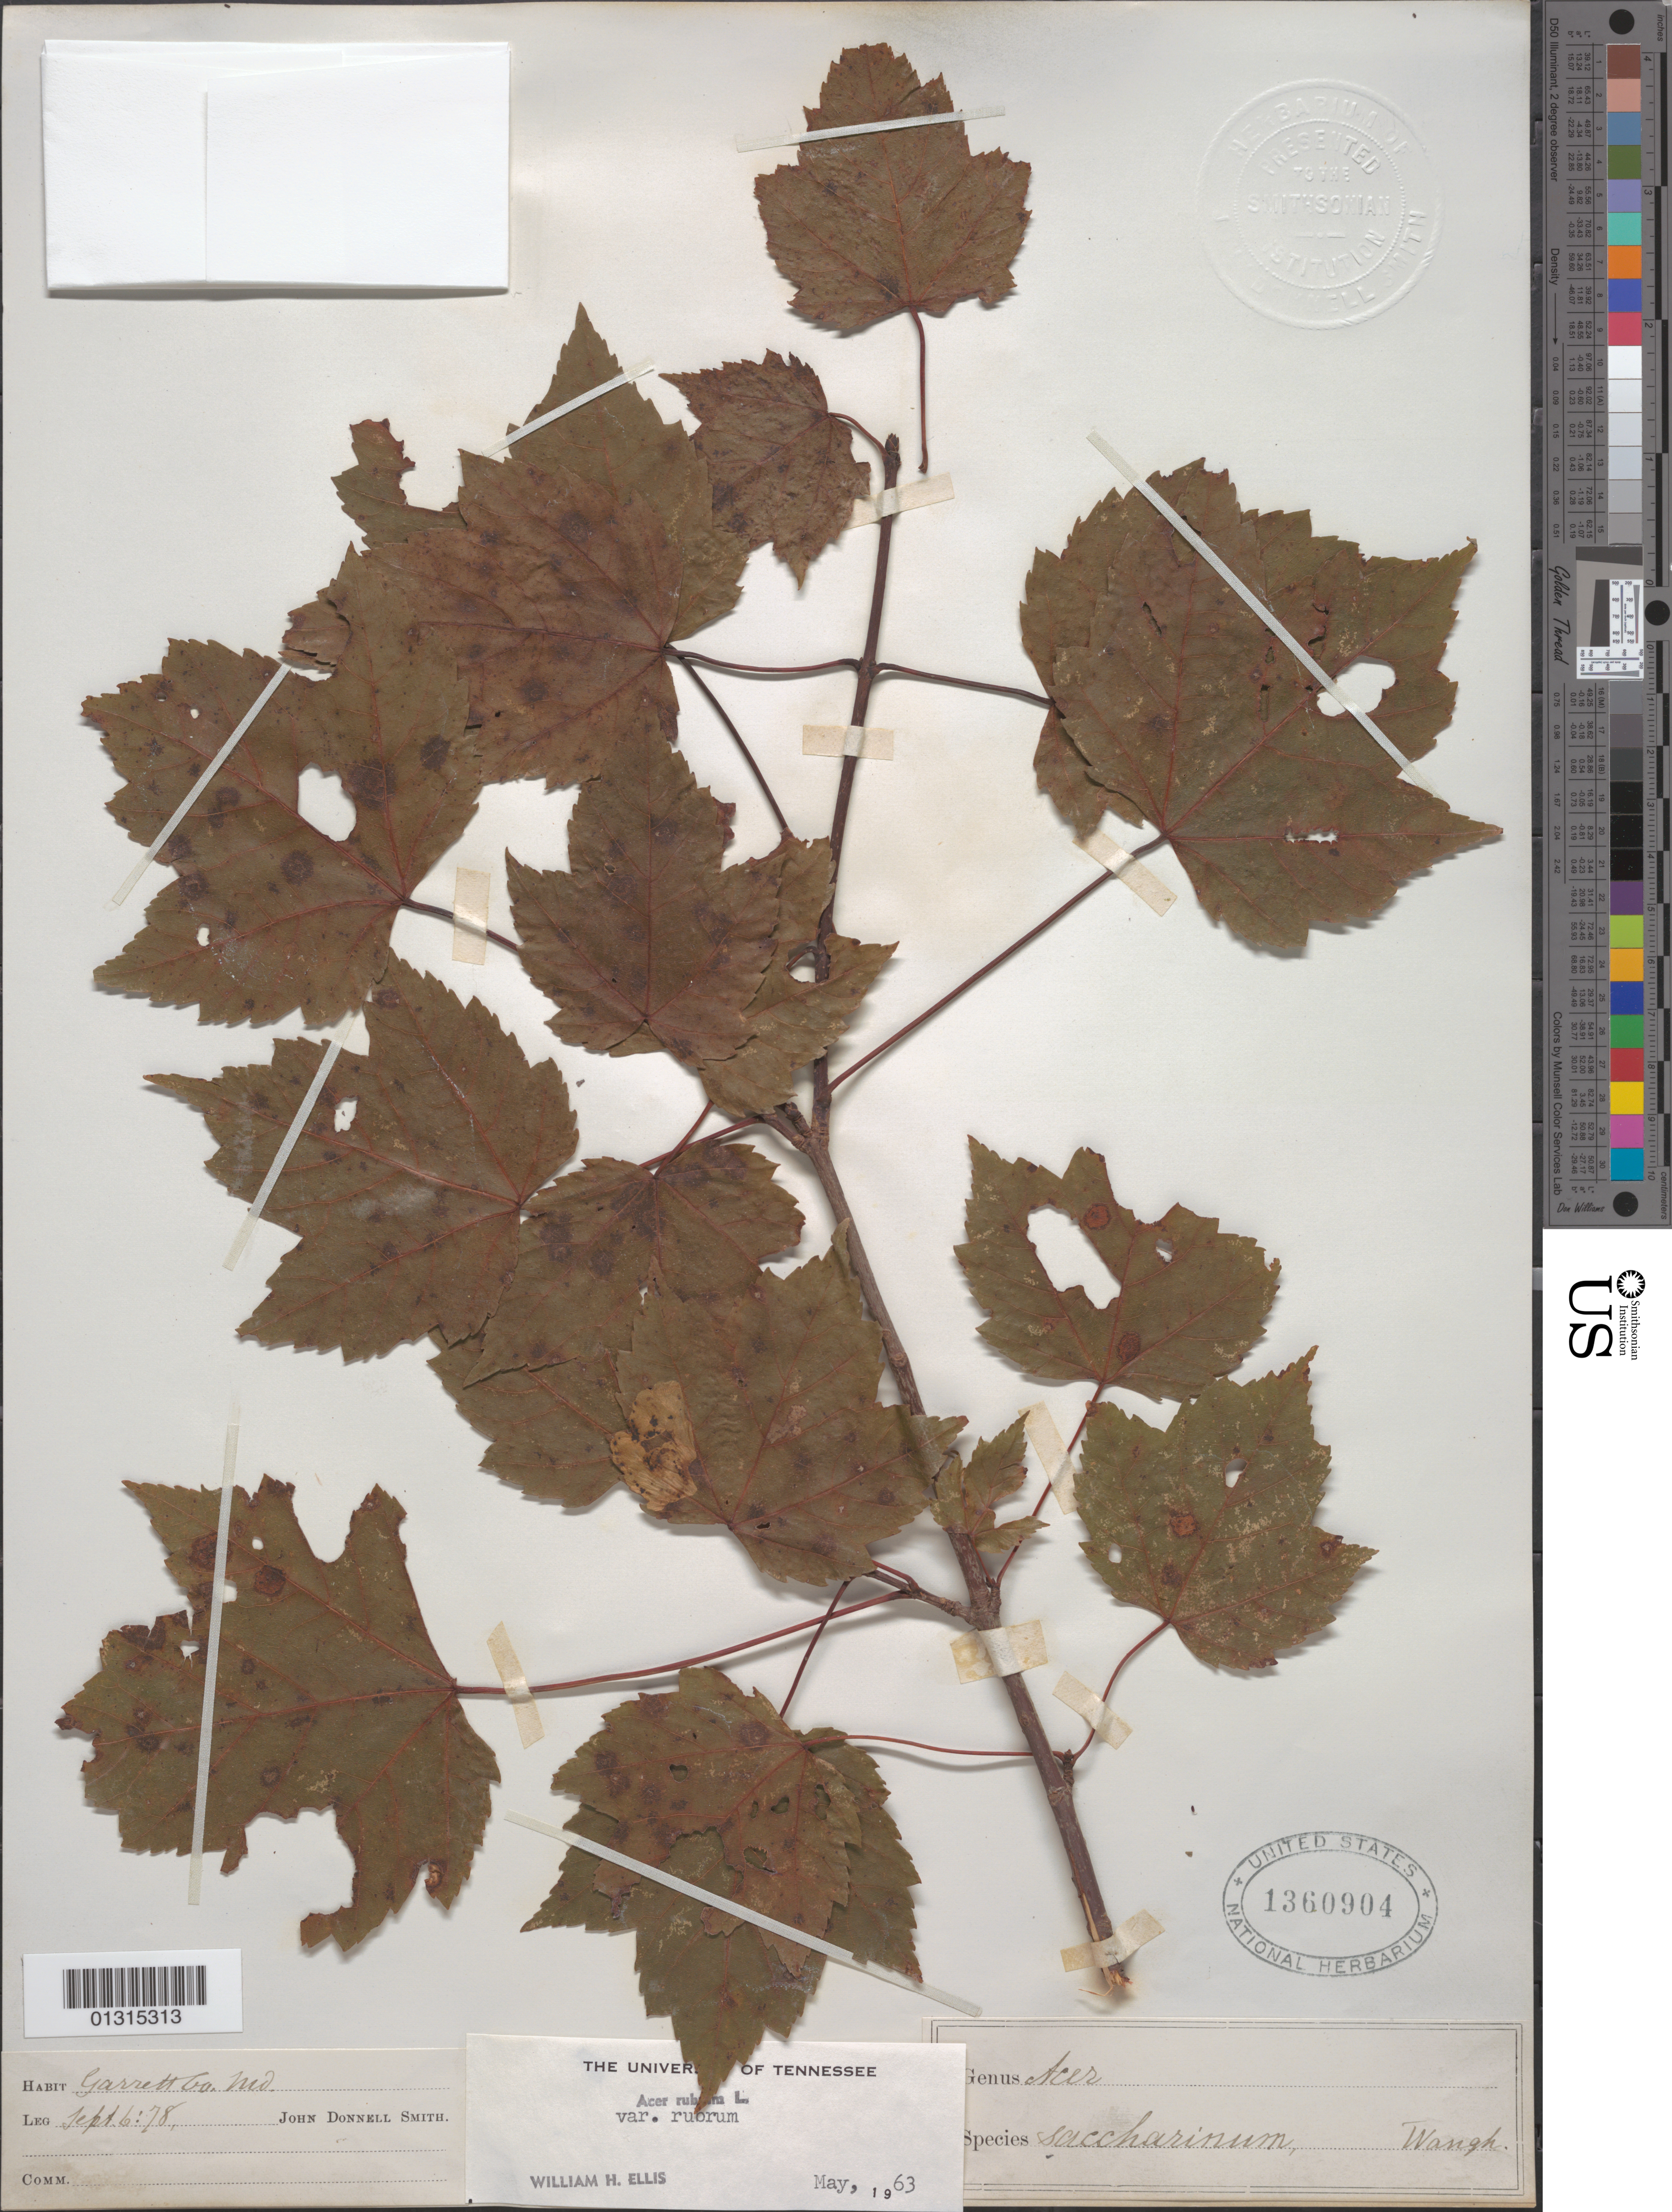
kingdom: Plantae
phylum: Tracheophyta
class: Magnoliopsida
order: Sapindales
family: Sapindaceae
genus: Acer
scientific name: Acer rubrum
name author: L.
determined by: Ellis, W. H.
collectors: J. Donnell Smith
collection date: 1878-09-06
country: United States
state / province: Maryland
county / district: Garrett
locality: Garrett County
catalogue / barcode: US 1360904